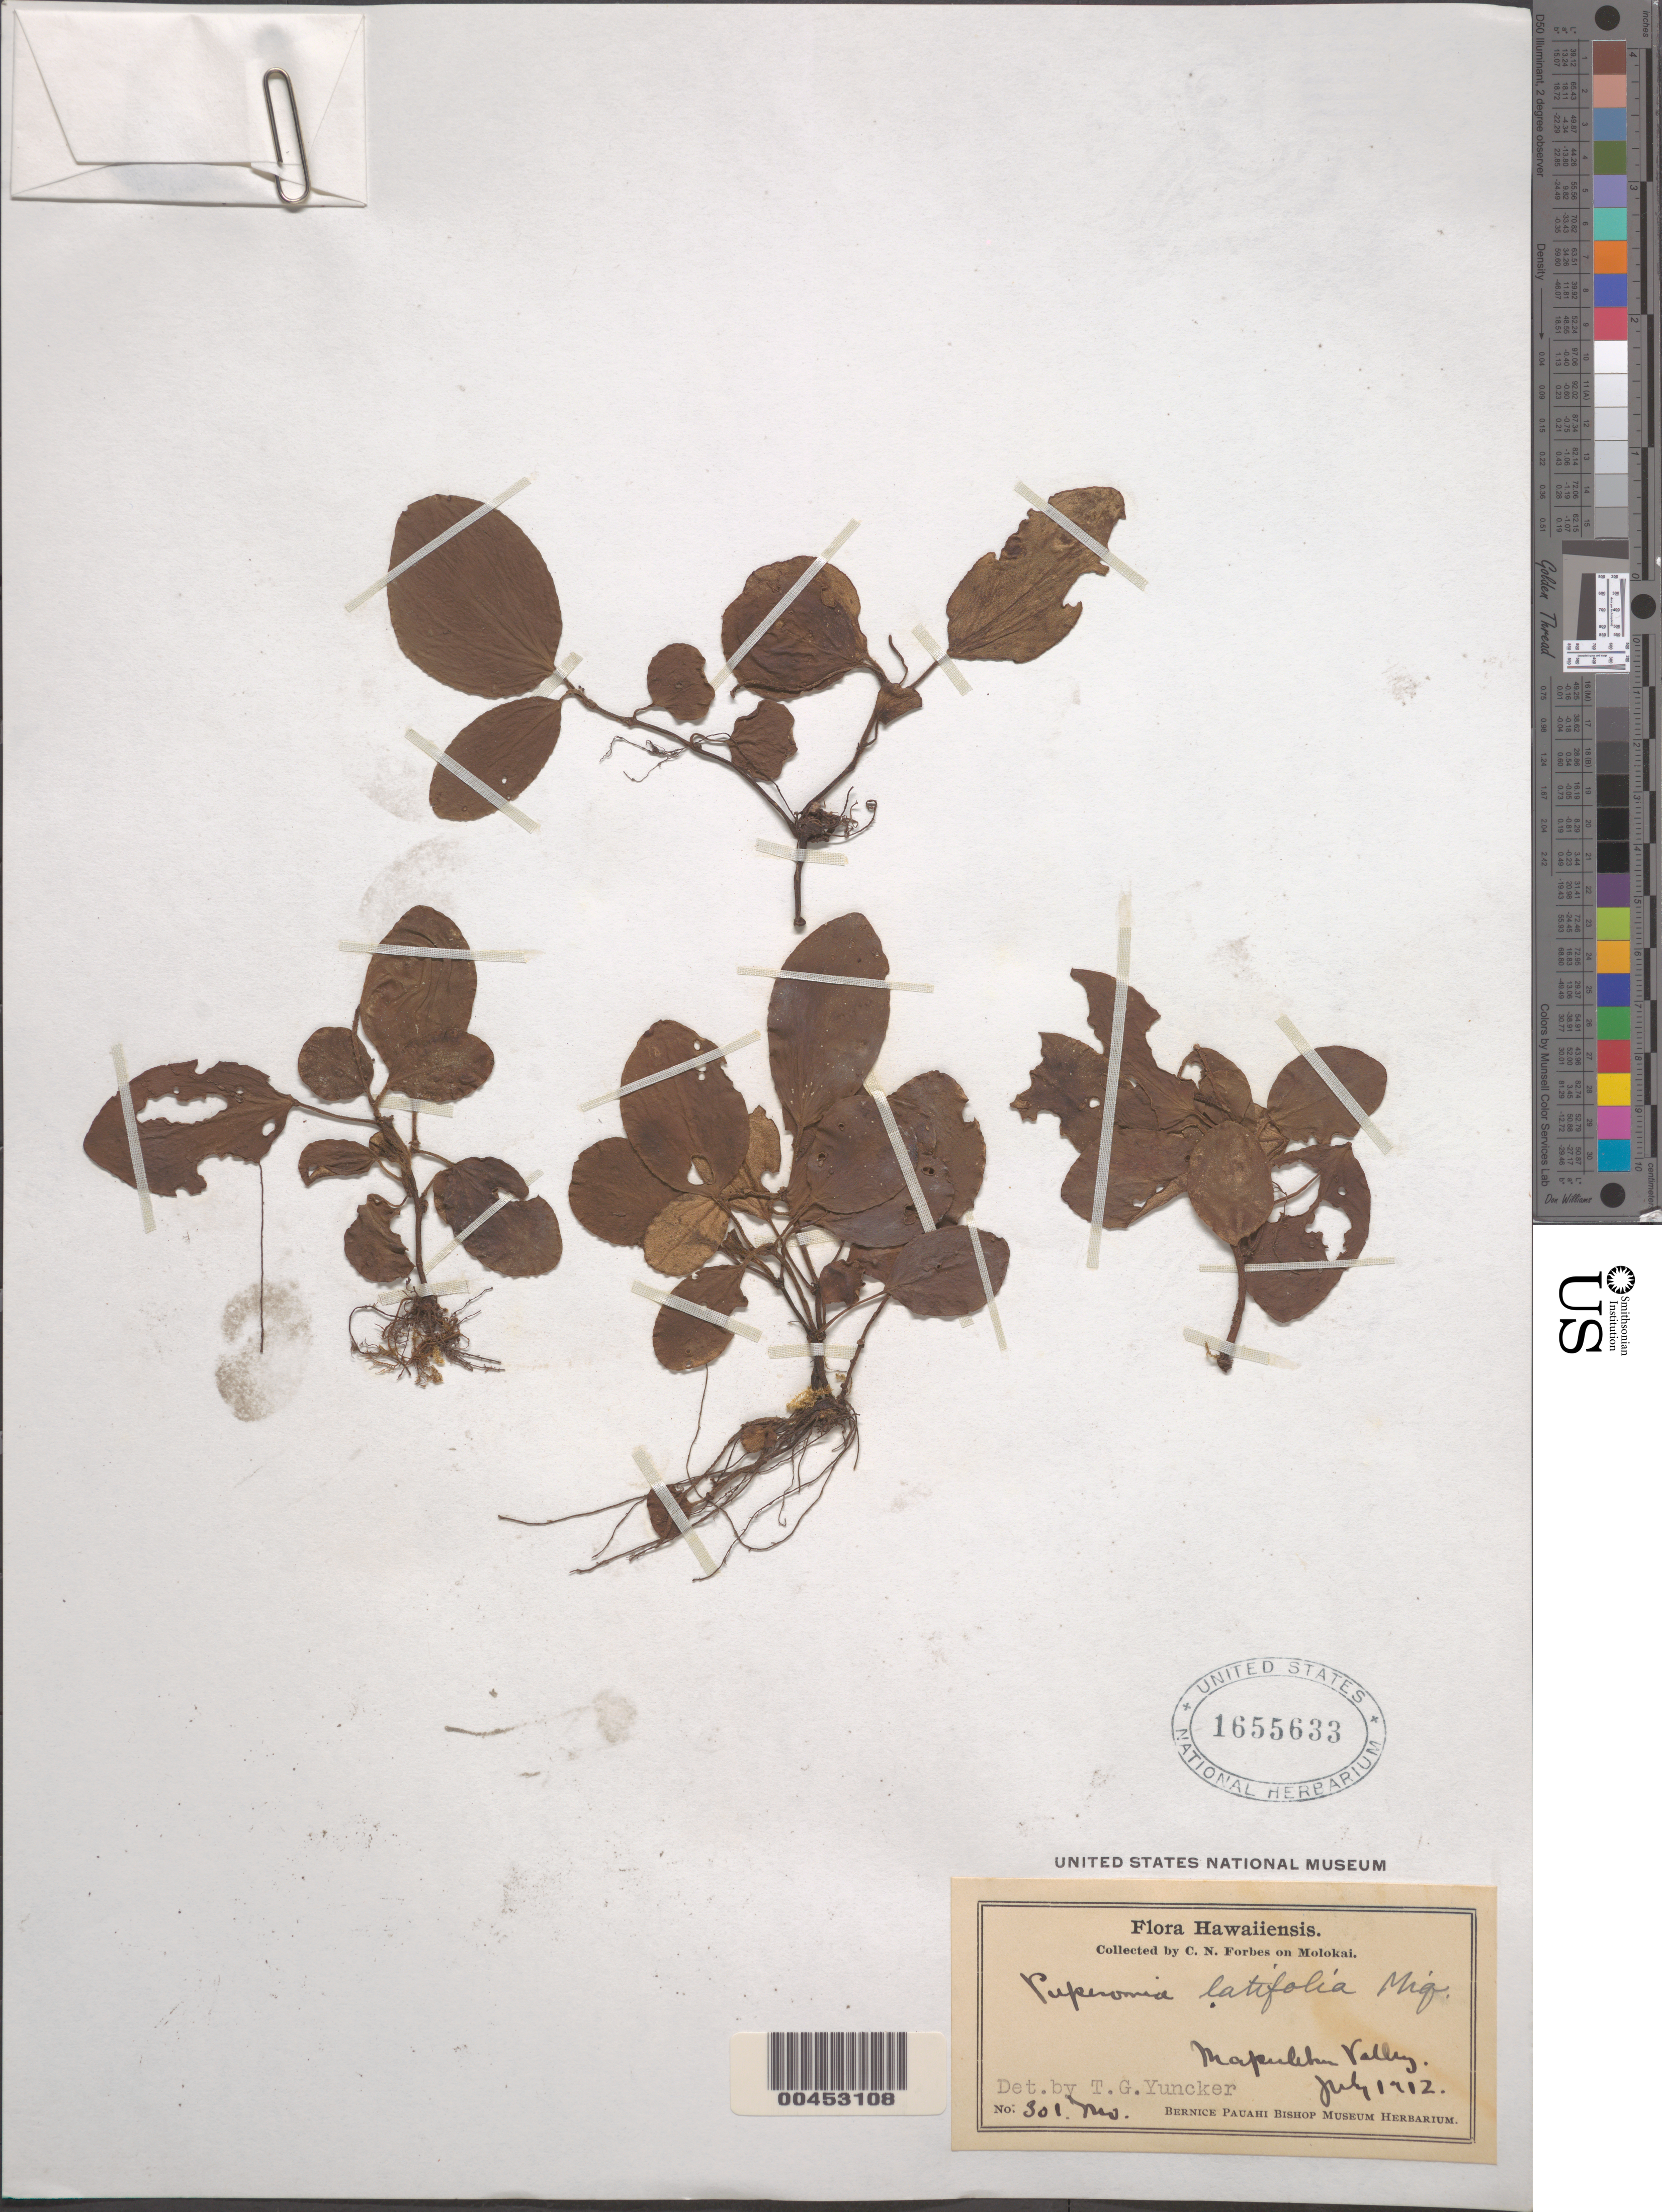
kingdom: Plantae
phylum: Tracheophyta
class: Magnoliopsida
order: Piperales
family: Piperaceae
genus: Peperomia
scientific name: Peperomia latifolia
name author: Miq.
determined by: Yuncker, T. G.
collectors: C. N. Forbes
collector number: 301.Mo.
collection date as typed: Jul 1912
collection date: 1912-07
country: United States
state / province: Hawaii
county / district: Maui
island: Moloka'i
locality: Mapulehu Valley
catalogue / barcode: US 1655633